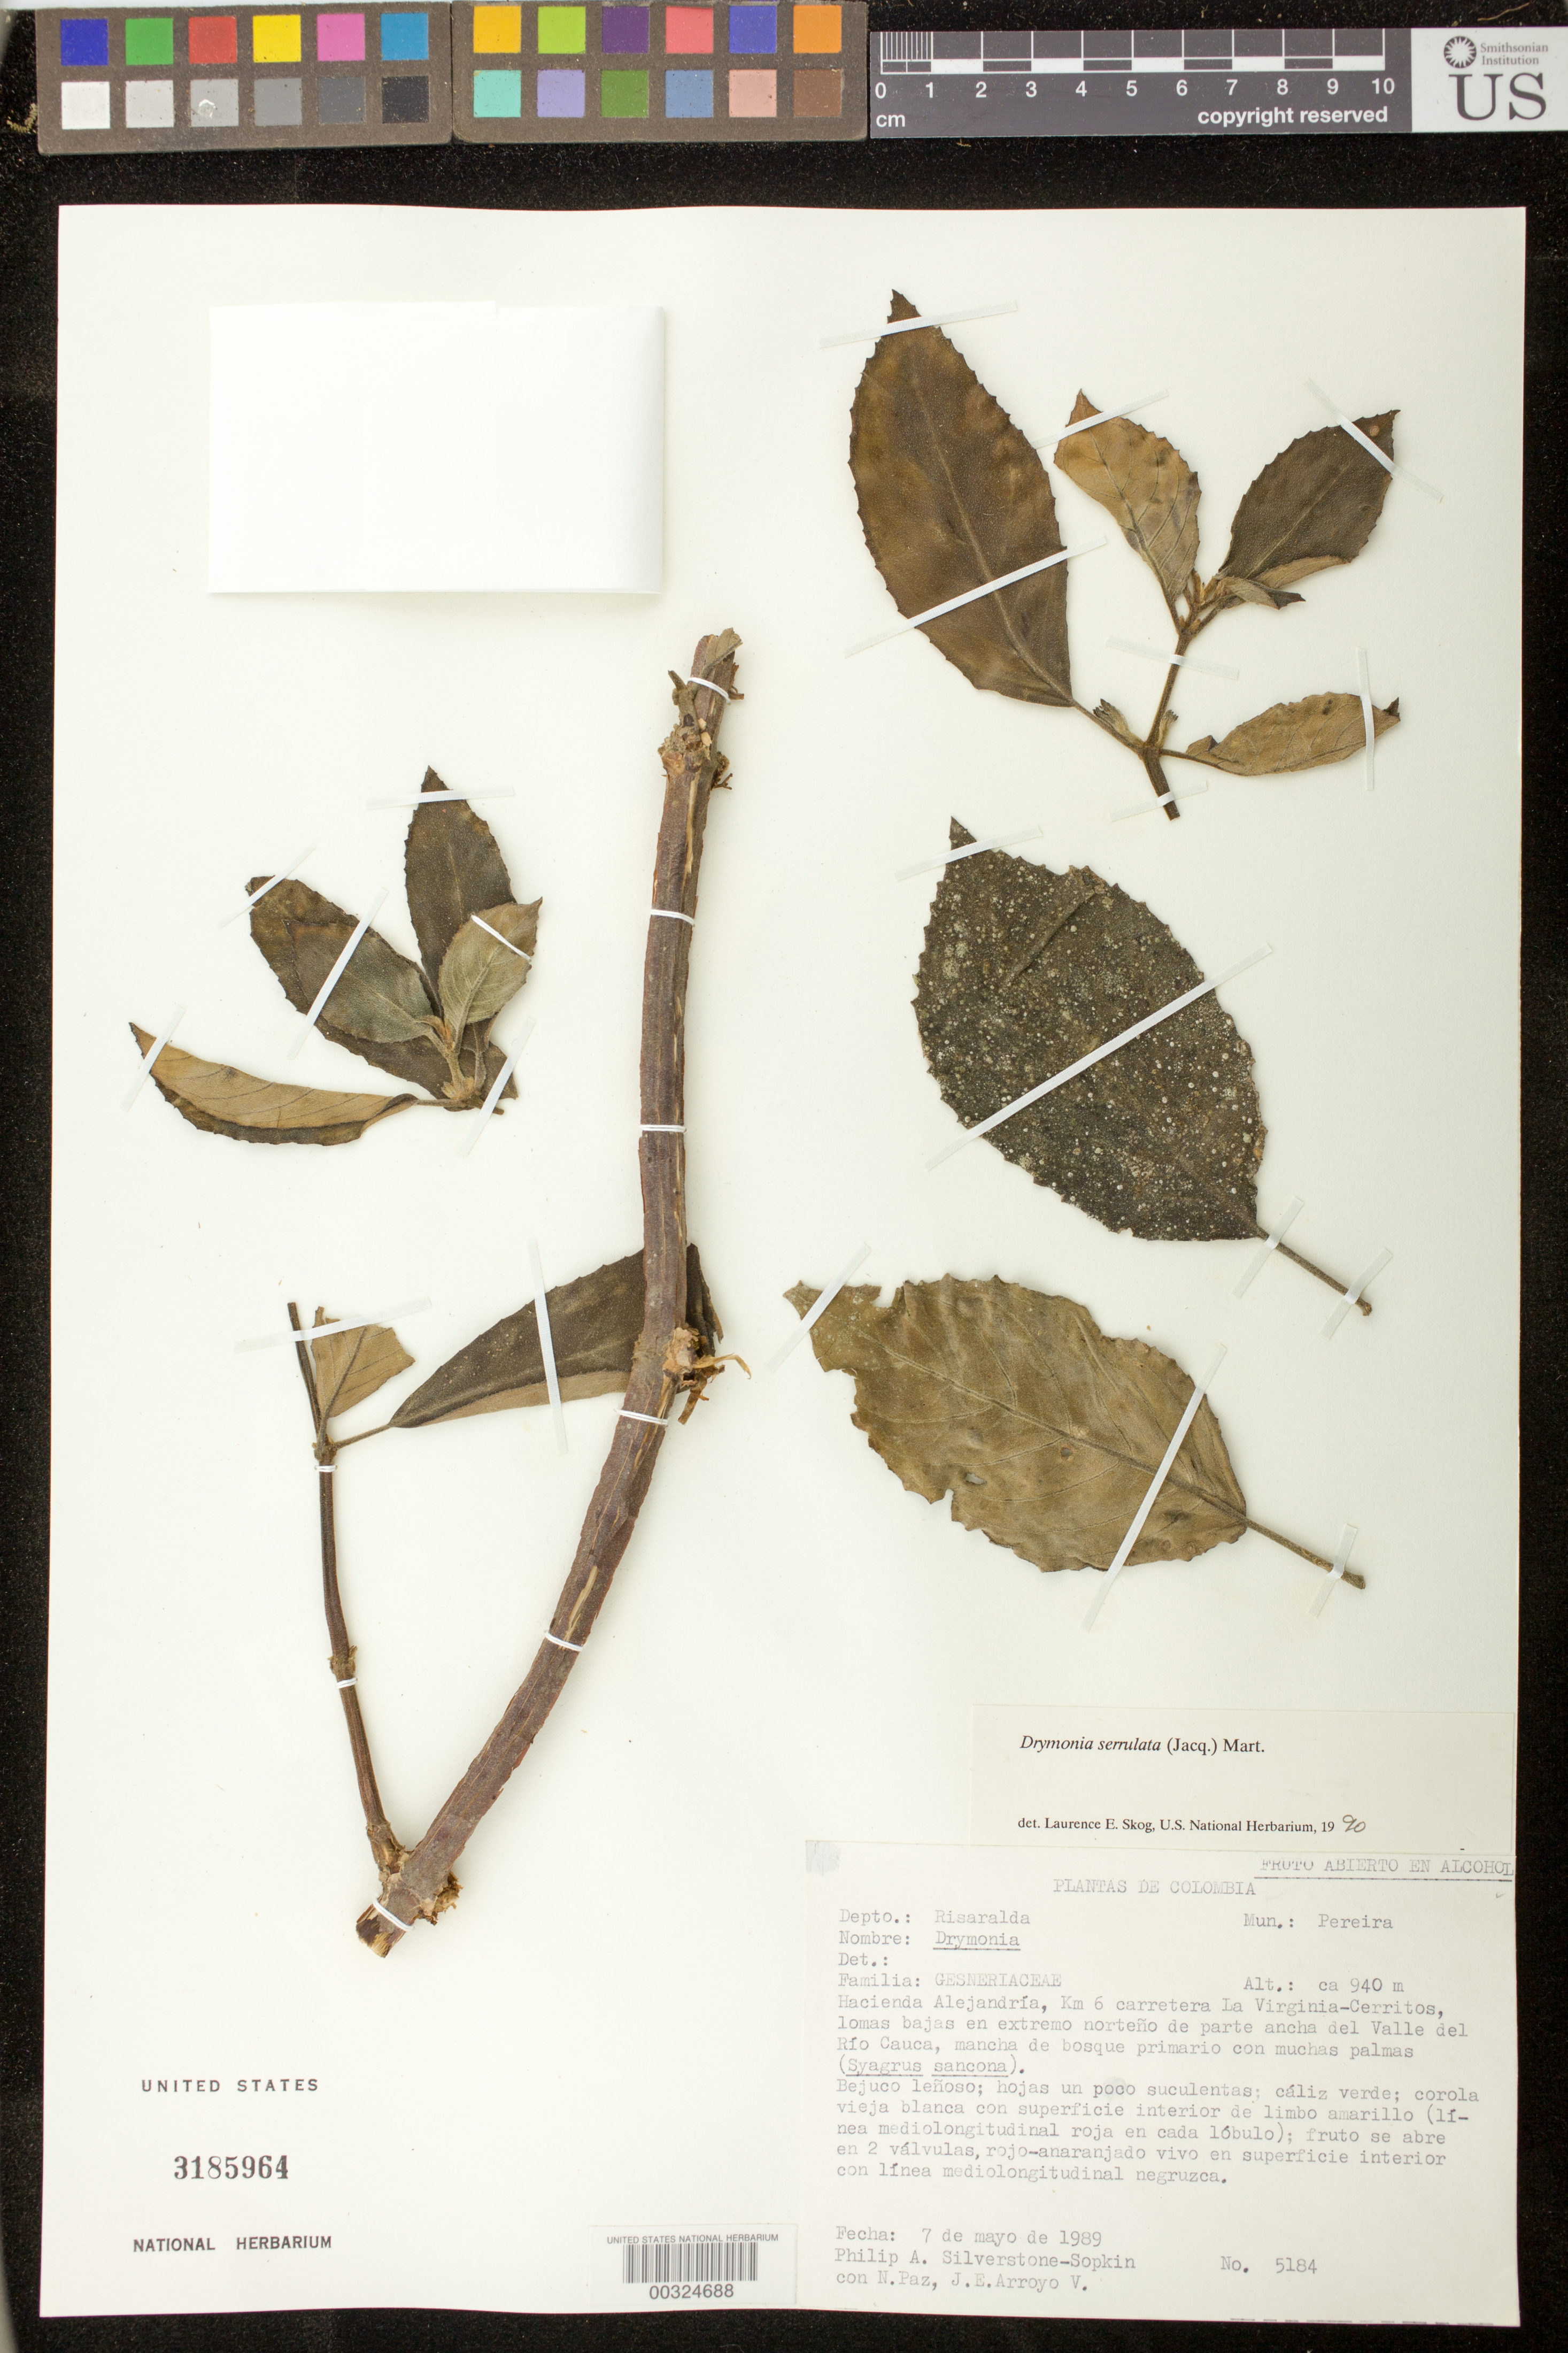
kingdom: Plantae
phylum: Tracheophyta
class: Magnoliopsida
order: Lamiales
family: Gesneriaceae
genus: Drymonia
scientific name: Drymonia serrulata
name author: (Jacq.) Mart.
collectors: P. A. Silverstone-Sopkin, N. Paz & J. Arroyo V.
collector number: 5184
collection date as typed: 07 May 1989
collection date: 1989-05-07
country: Colombia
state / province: Risaralda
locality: Mun. of Pereira, Hacienda Alejandria, km 6 La Virginia-Cerritos highway, ...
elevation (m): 940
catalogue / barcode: US 3185964